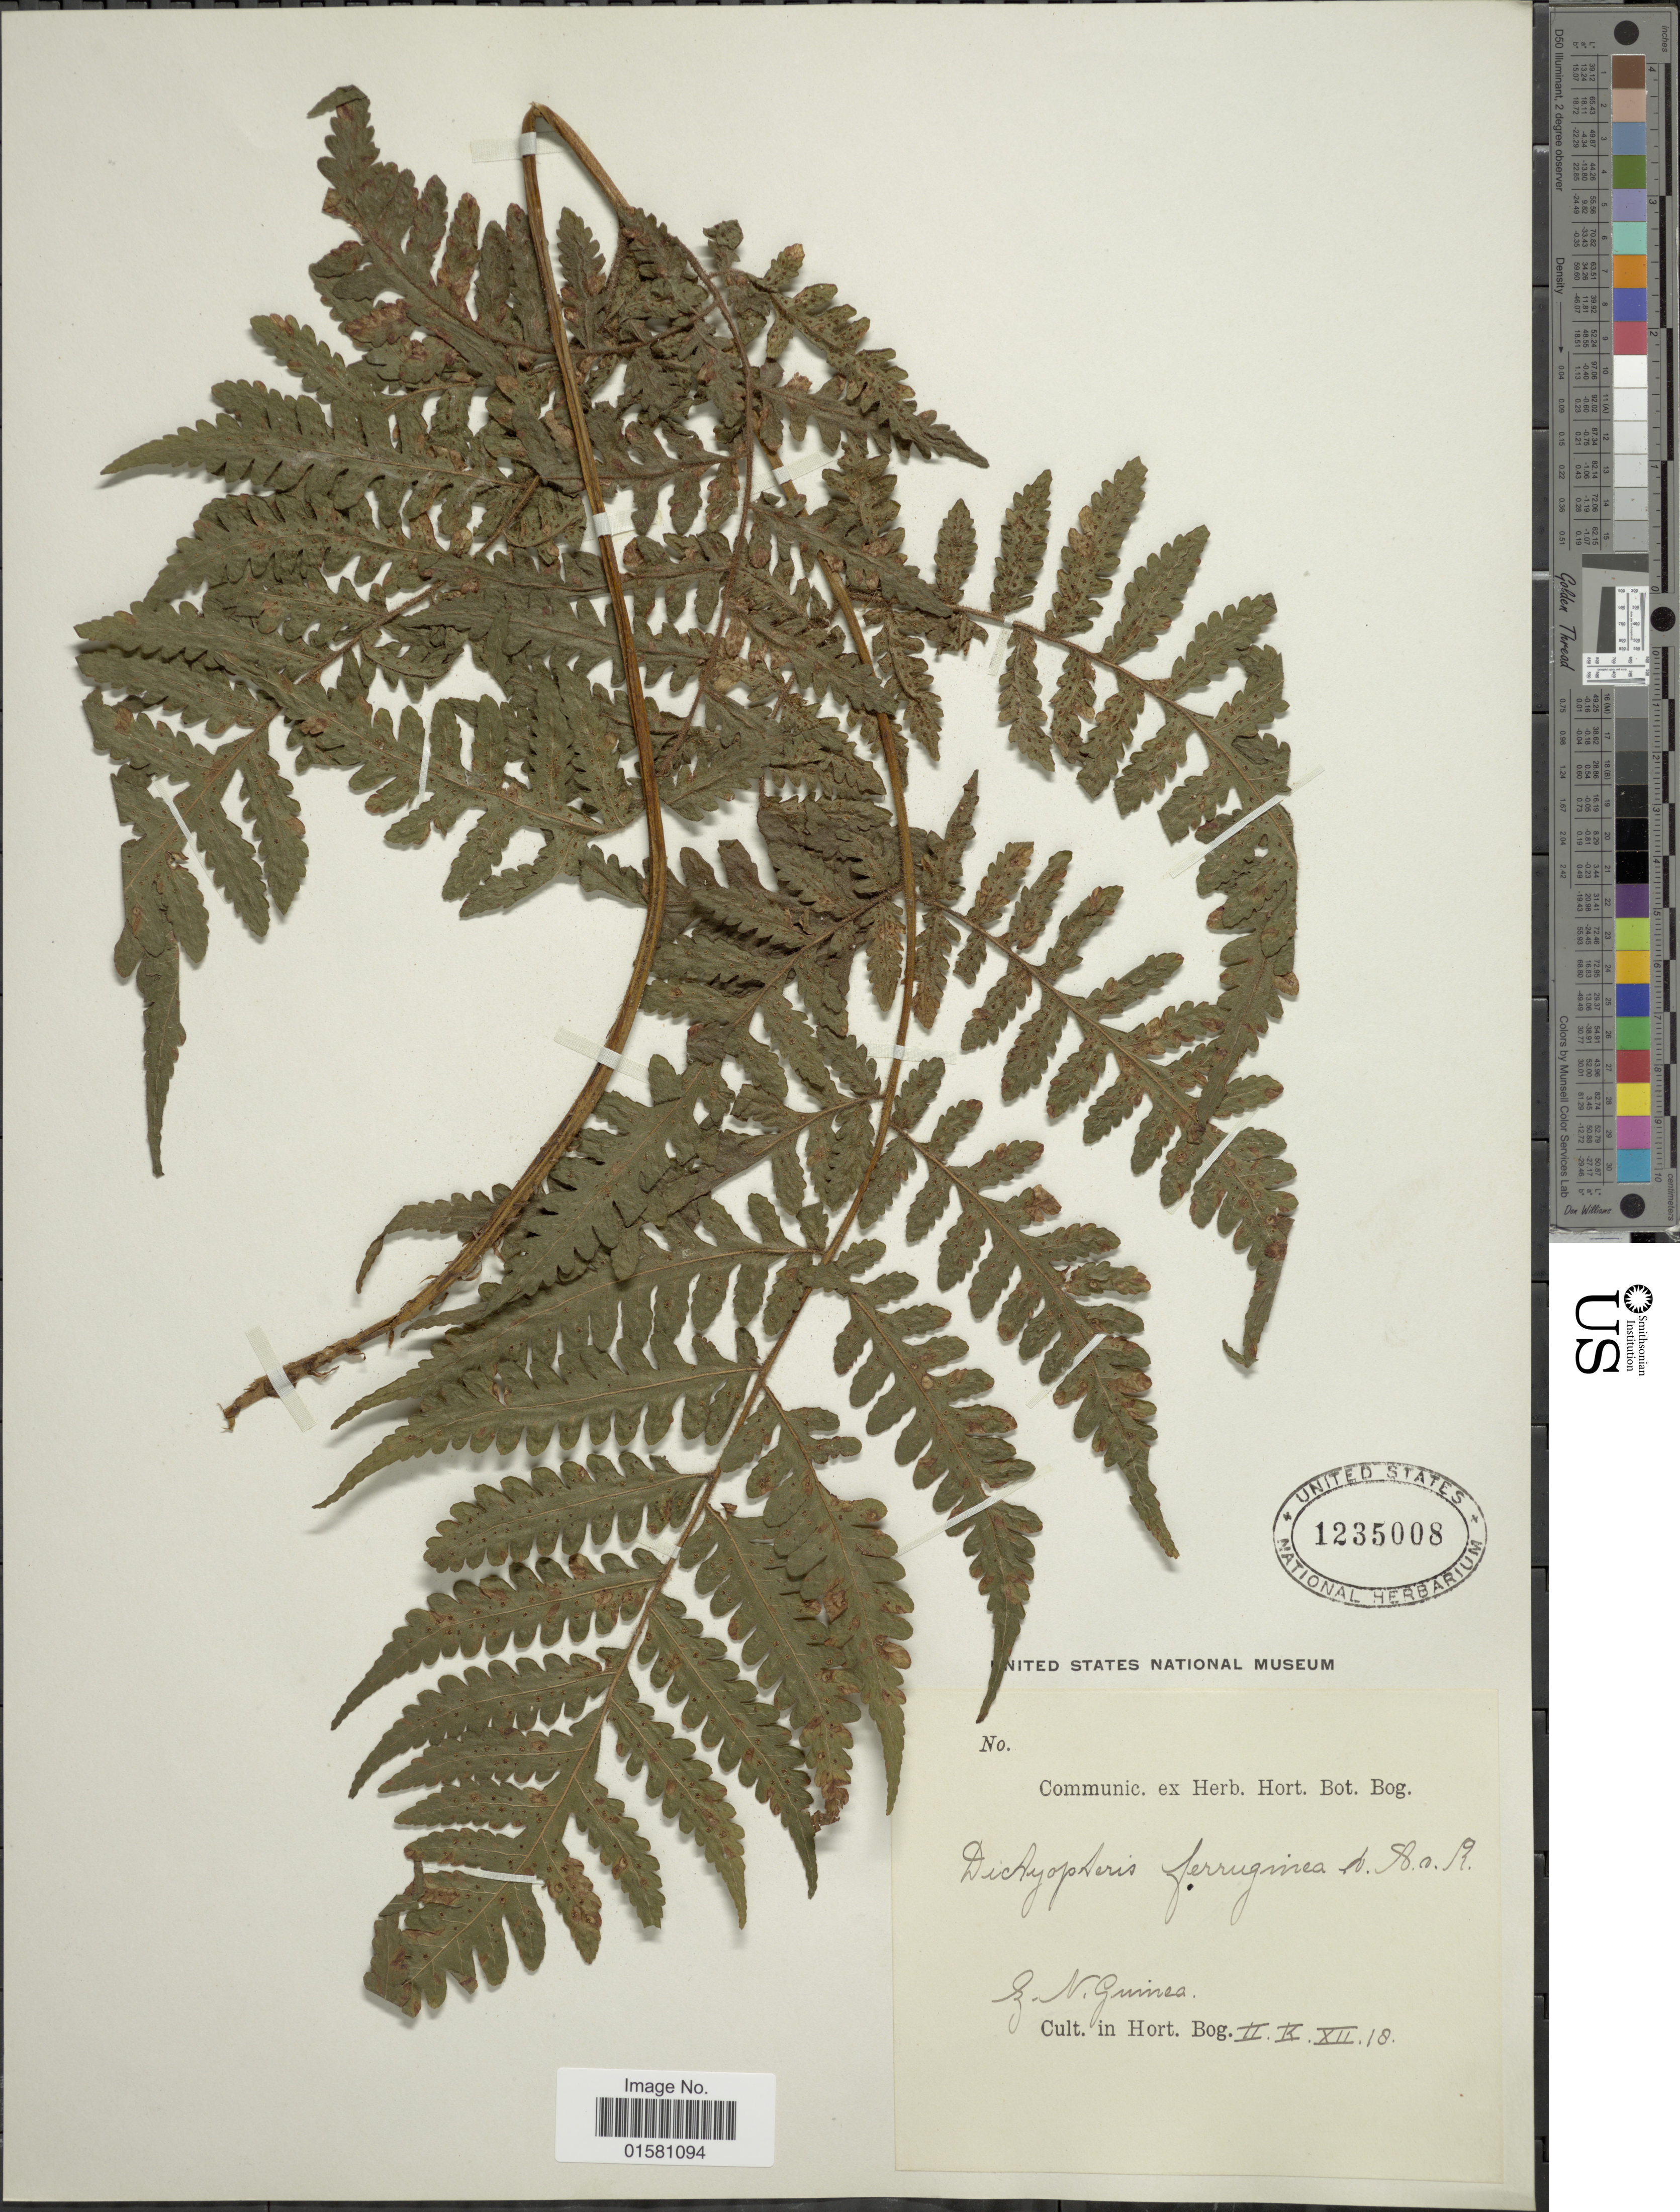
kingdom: Plantae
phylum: Tracheophyta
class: Polypodiopsida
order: Polypodiales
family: Tectariaceae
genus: Tectaria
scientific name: Tectaria ferruginea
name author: (Mett.) Copel.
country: Papua New Guinea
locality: [illegible text] N. Guinea, Cult. in Hort Bog.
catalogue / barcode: US 1235008